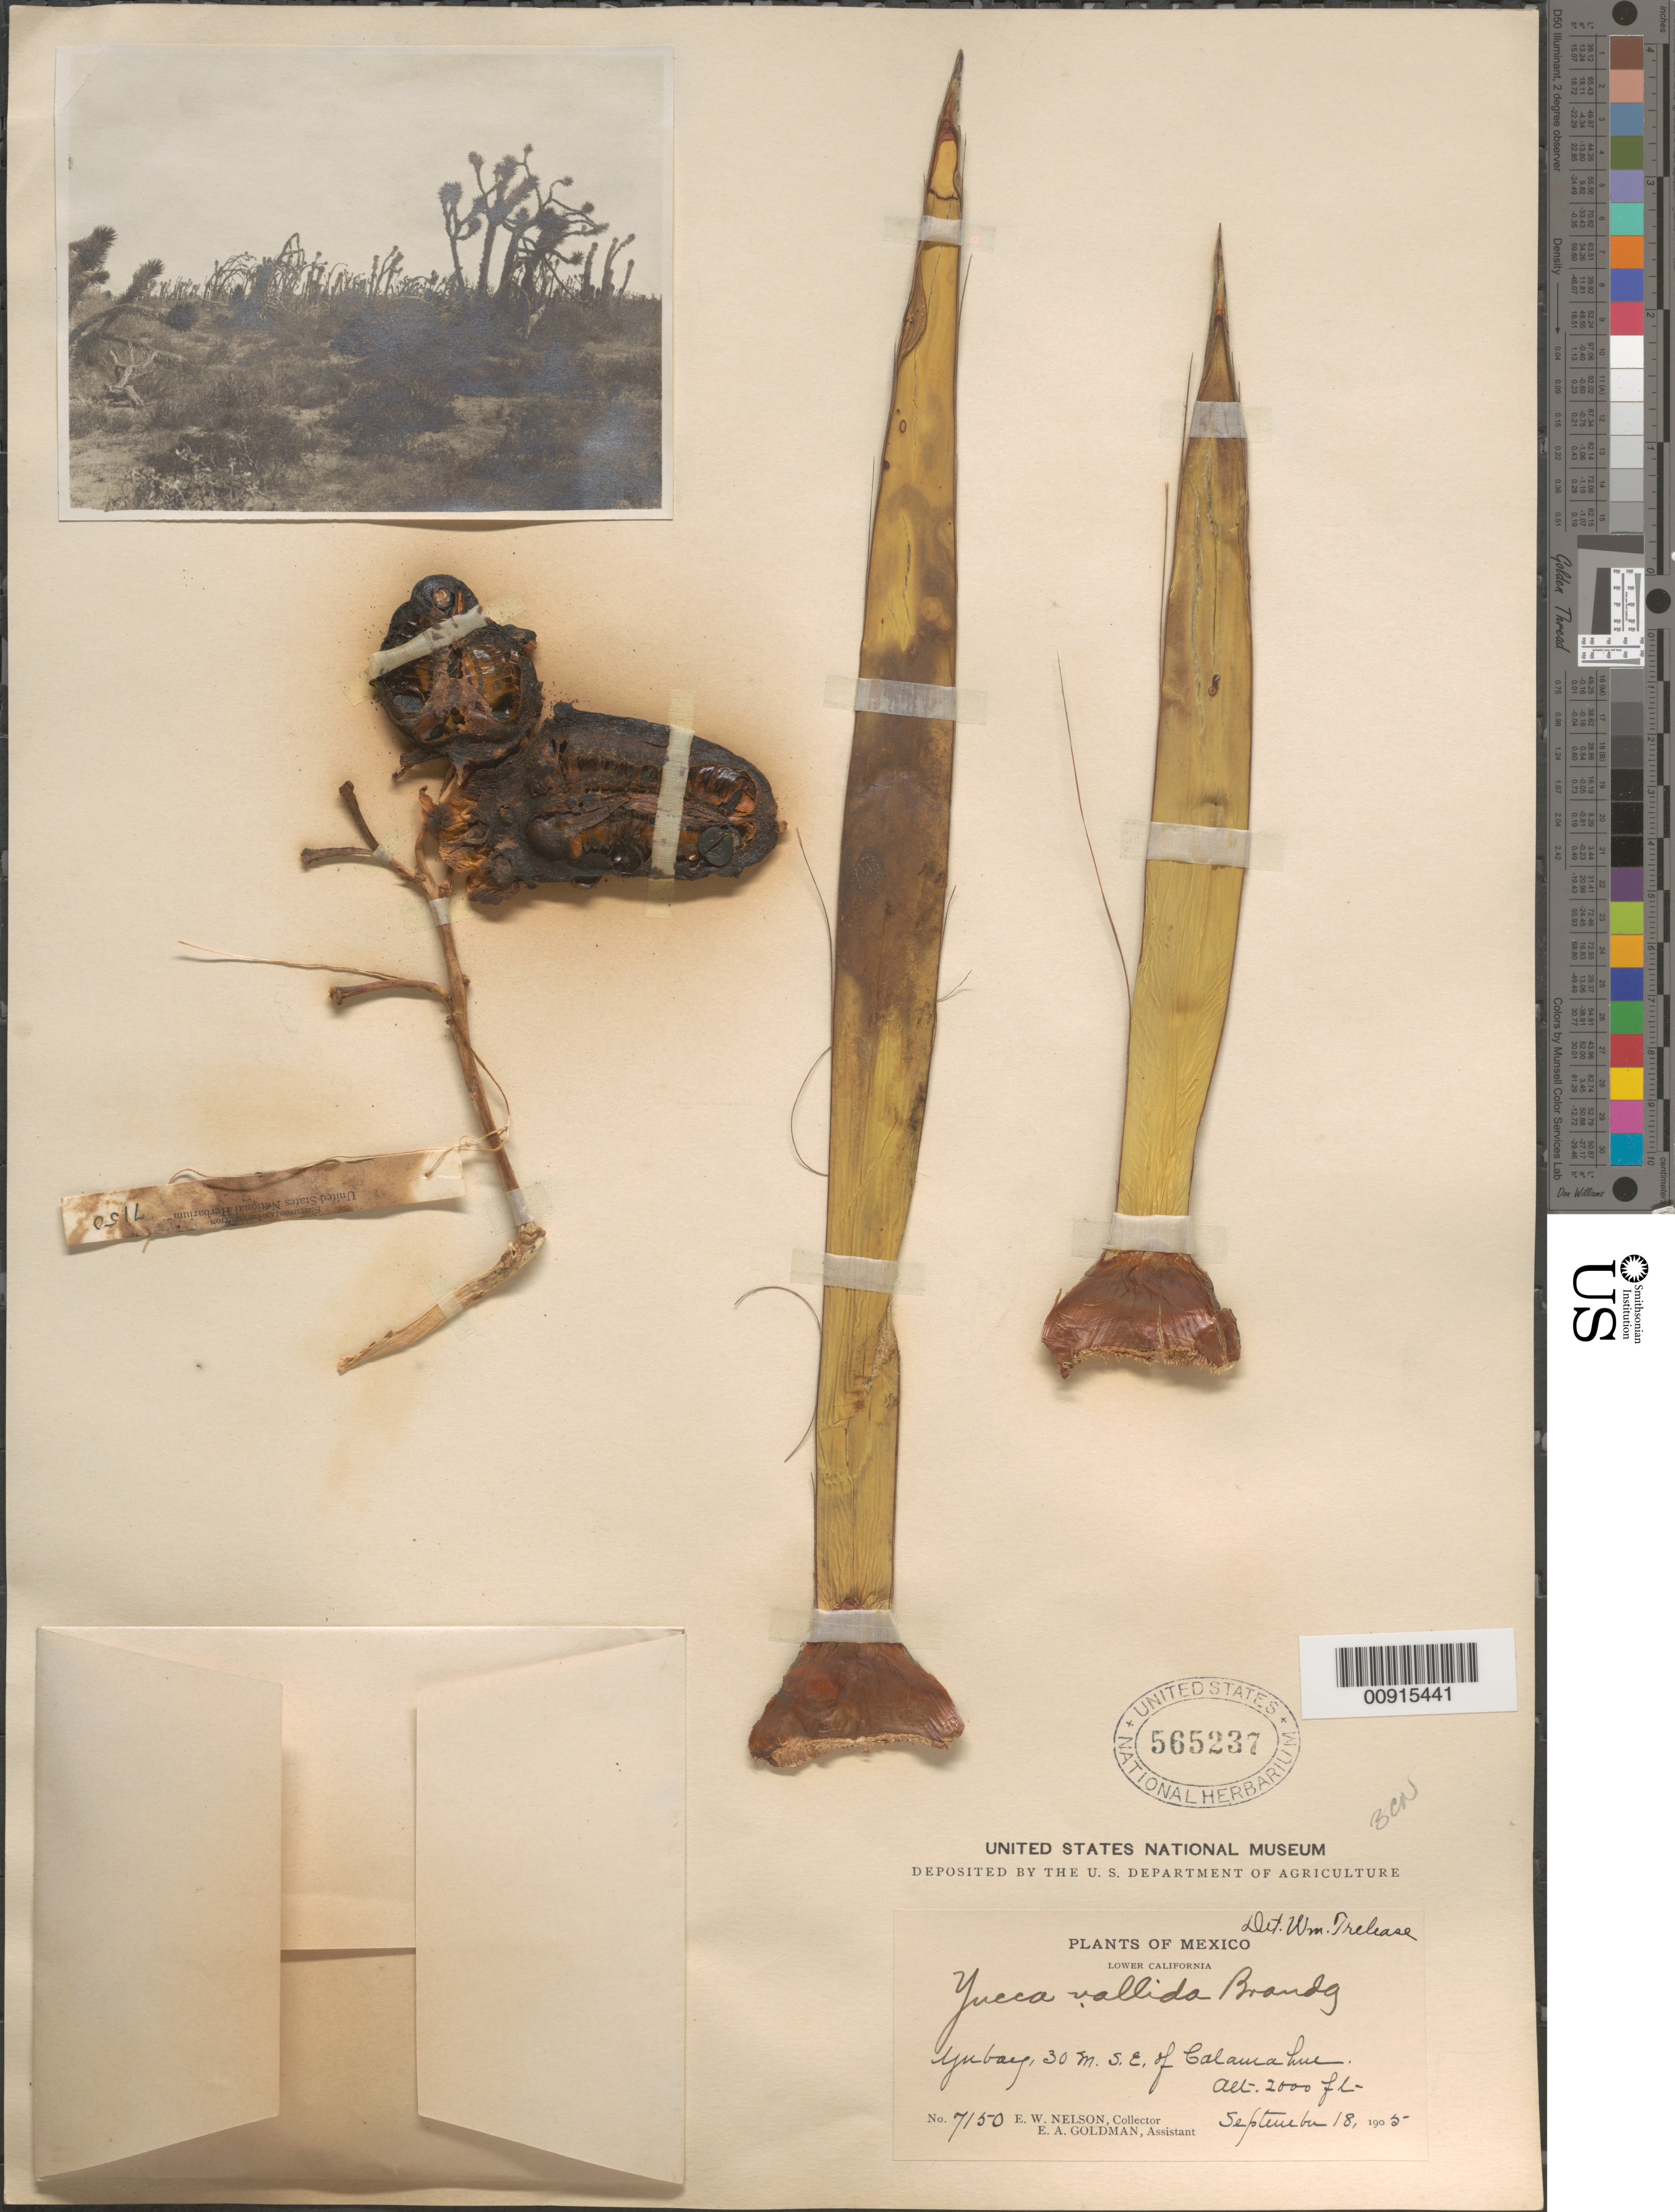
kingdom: Plantae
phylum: Tracheophyta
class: Liliopsida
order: Asparagales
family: Asparagaceae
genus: Yucca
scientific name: Yucca valida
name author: Brandegee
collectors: E. W. Nelson & E. A. Goldman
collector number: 7150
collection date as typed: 18 Sep 1905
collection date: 1905-09-18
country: Mexico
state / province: Baja California Norte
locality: Yubay, 30 mi. SE of Calamahue, Lower California.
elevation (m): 610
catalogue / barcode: US 565237